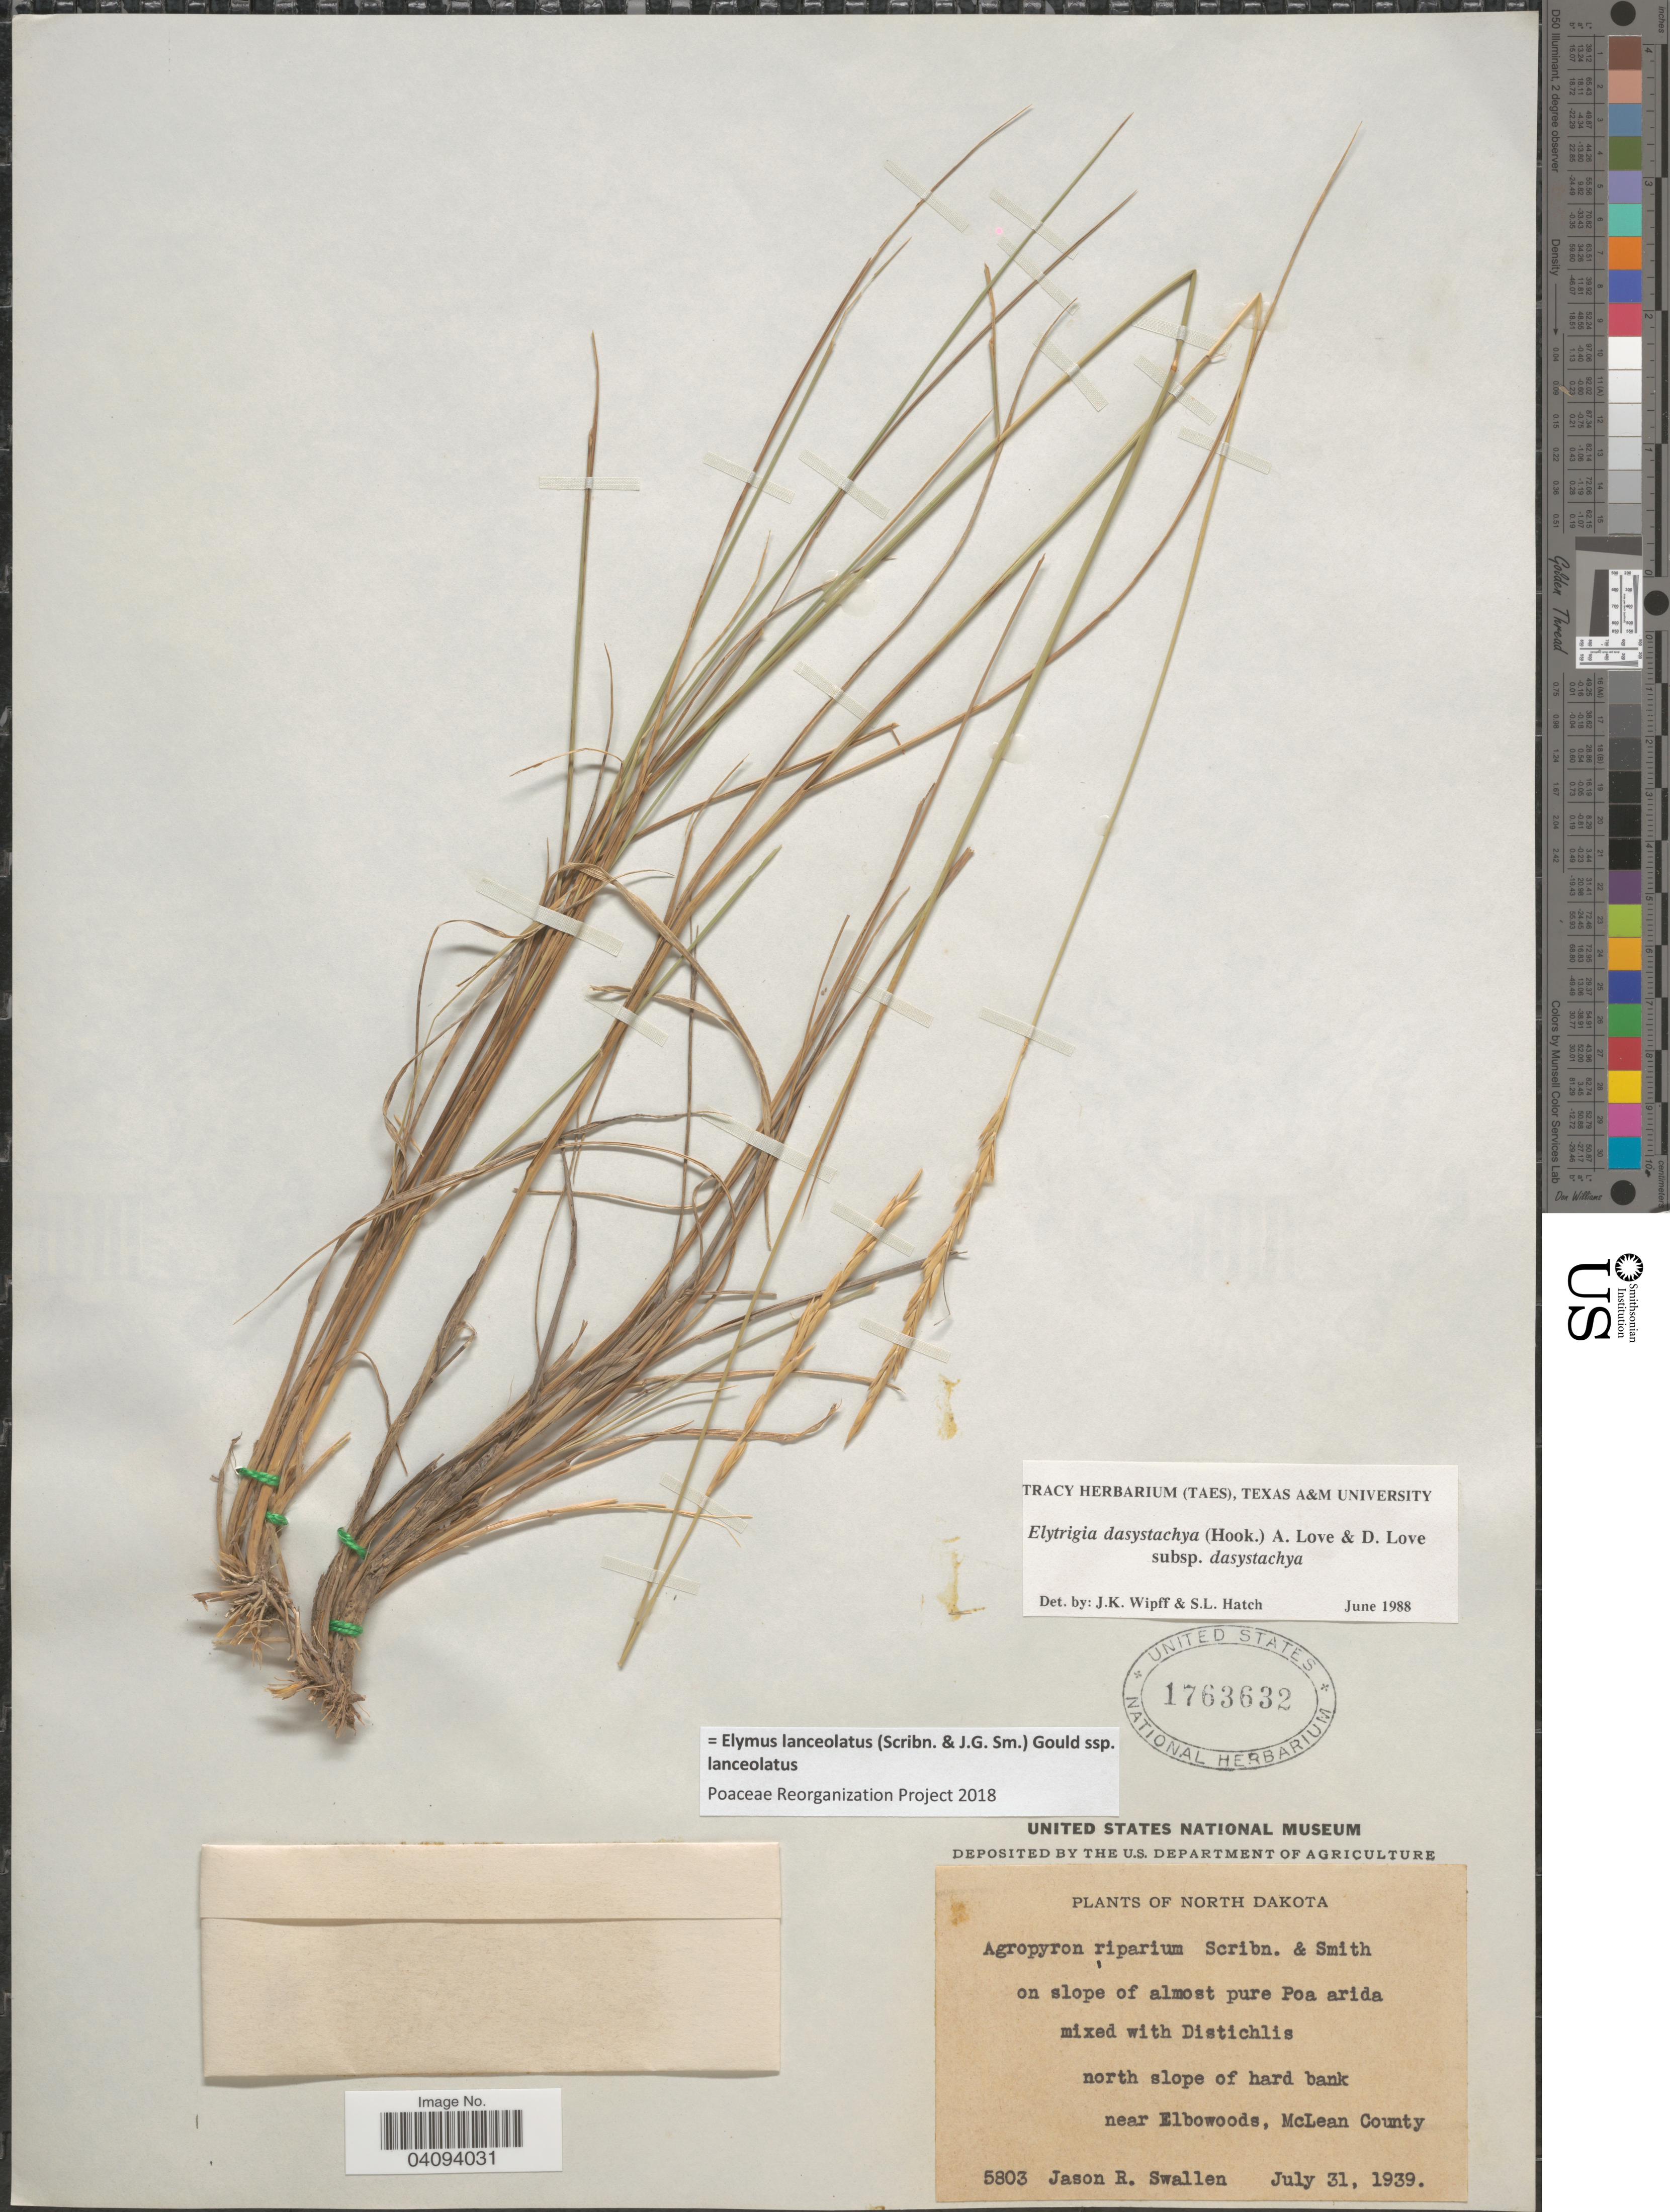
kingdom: Plantae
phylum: Tracheophyta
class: Liliopsida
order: Poales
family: Poaceae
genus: Elymus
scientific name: Elymus lanceolatus subsp. lanceolatus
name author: (Scribn. & J.G. Sm.) Gould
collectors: J. R. Swallen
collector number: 5803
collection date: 1939-07-31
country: United States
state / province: North Dakota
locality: North slope of hard bank near Elbowoods, McLean County.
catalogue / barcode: US 1763632